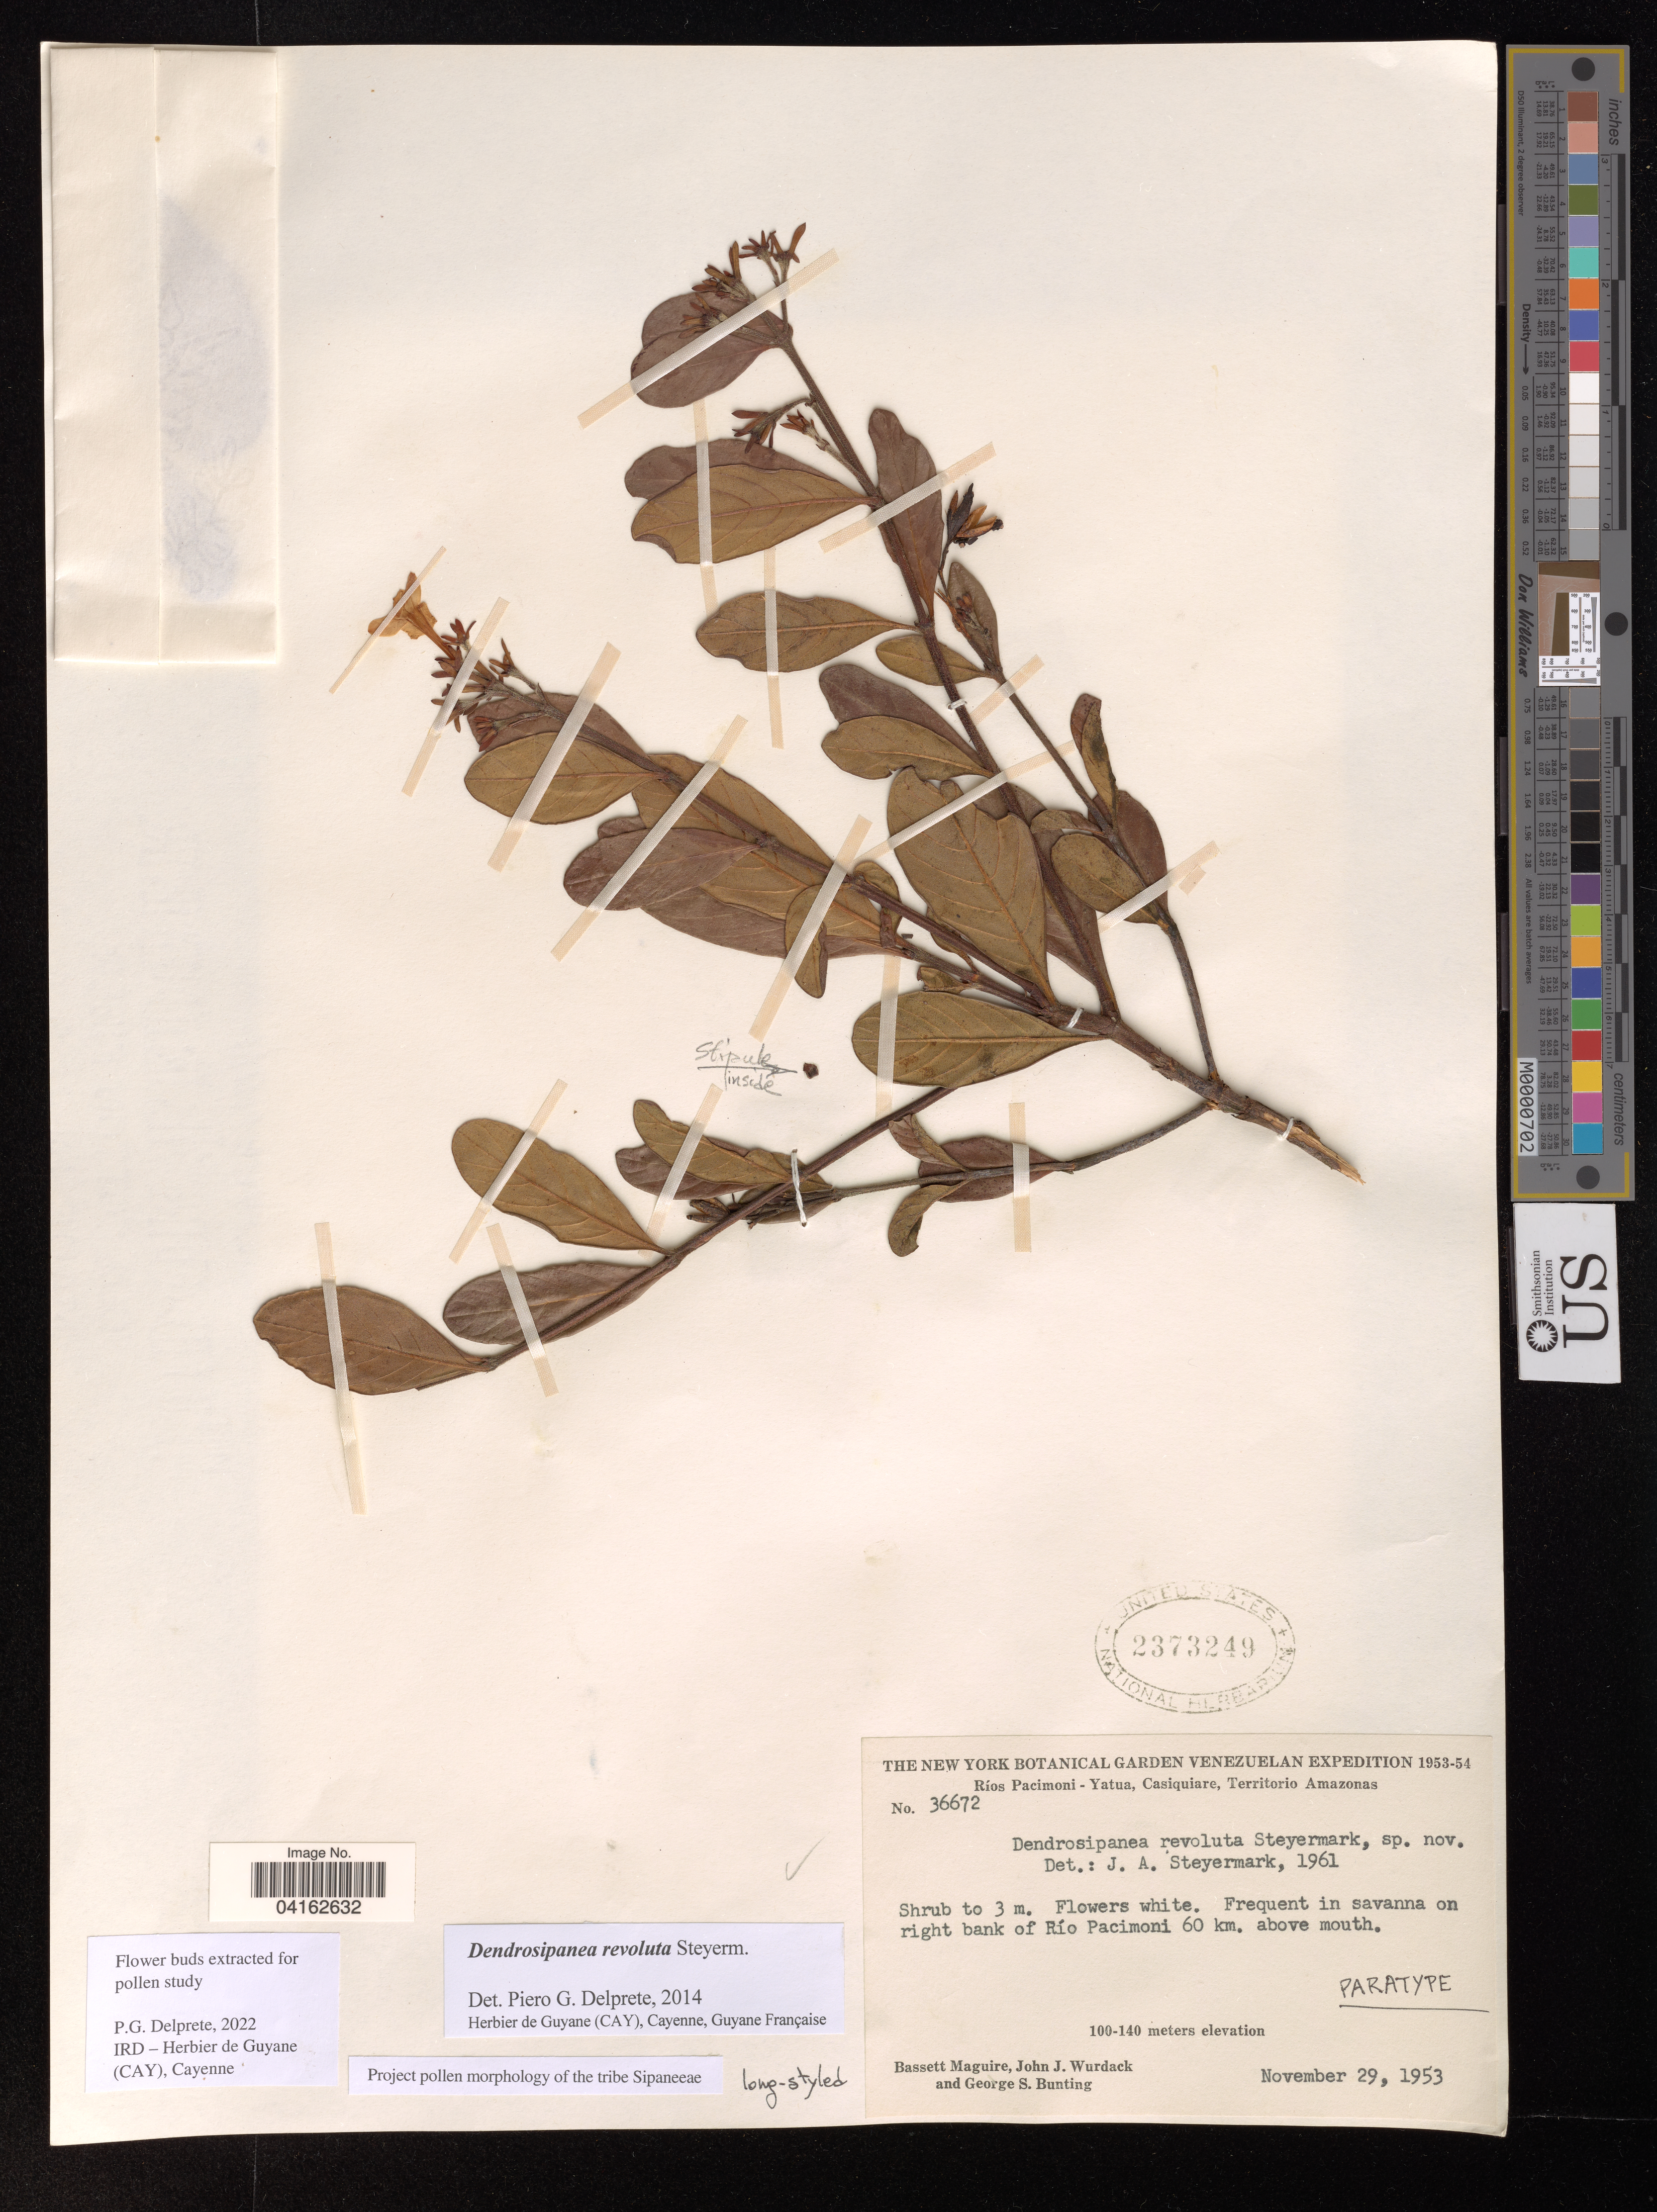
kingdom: Plantae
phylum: Tracheophyta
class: Magnoliopsida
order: Gentianales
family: Rubiaceae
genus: Dendrosipanea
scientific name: Dendrosipanea revoluta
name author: Steyerm.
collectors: B. Maguire, J. J. Wurdack & G. S. Bunting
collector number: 36672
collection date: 1953-11-29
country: Venezuela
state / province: Amazonas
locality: Ríos Pacimoni - Yatua, Casiquiare. Frequent in savanna on right bank of Río Pacimoni 60 km. above mouth.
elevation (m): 100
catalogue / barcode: US 2373249